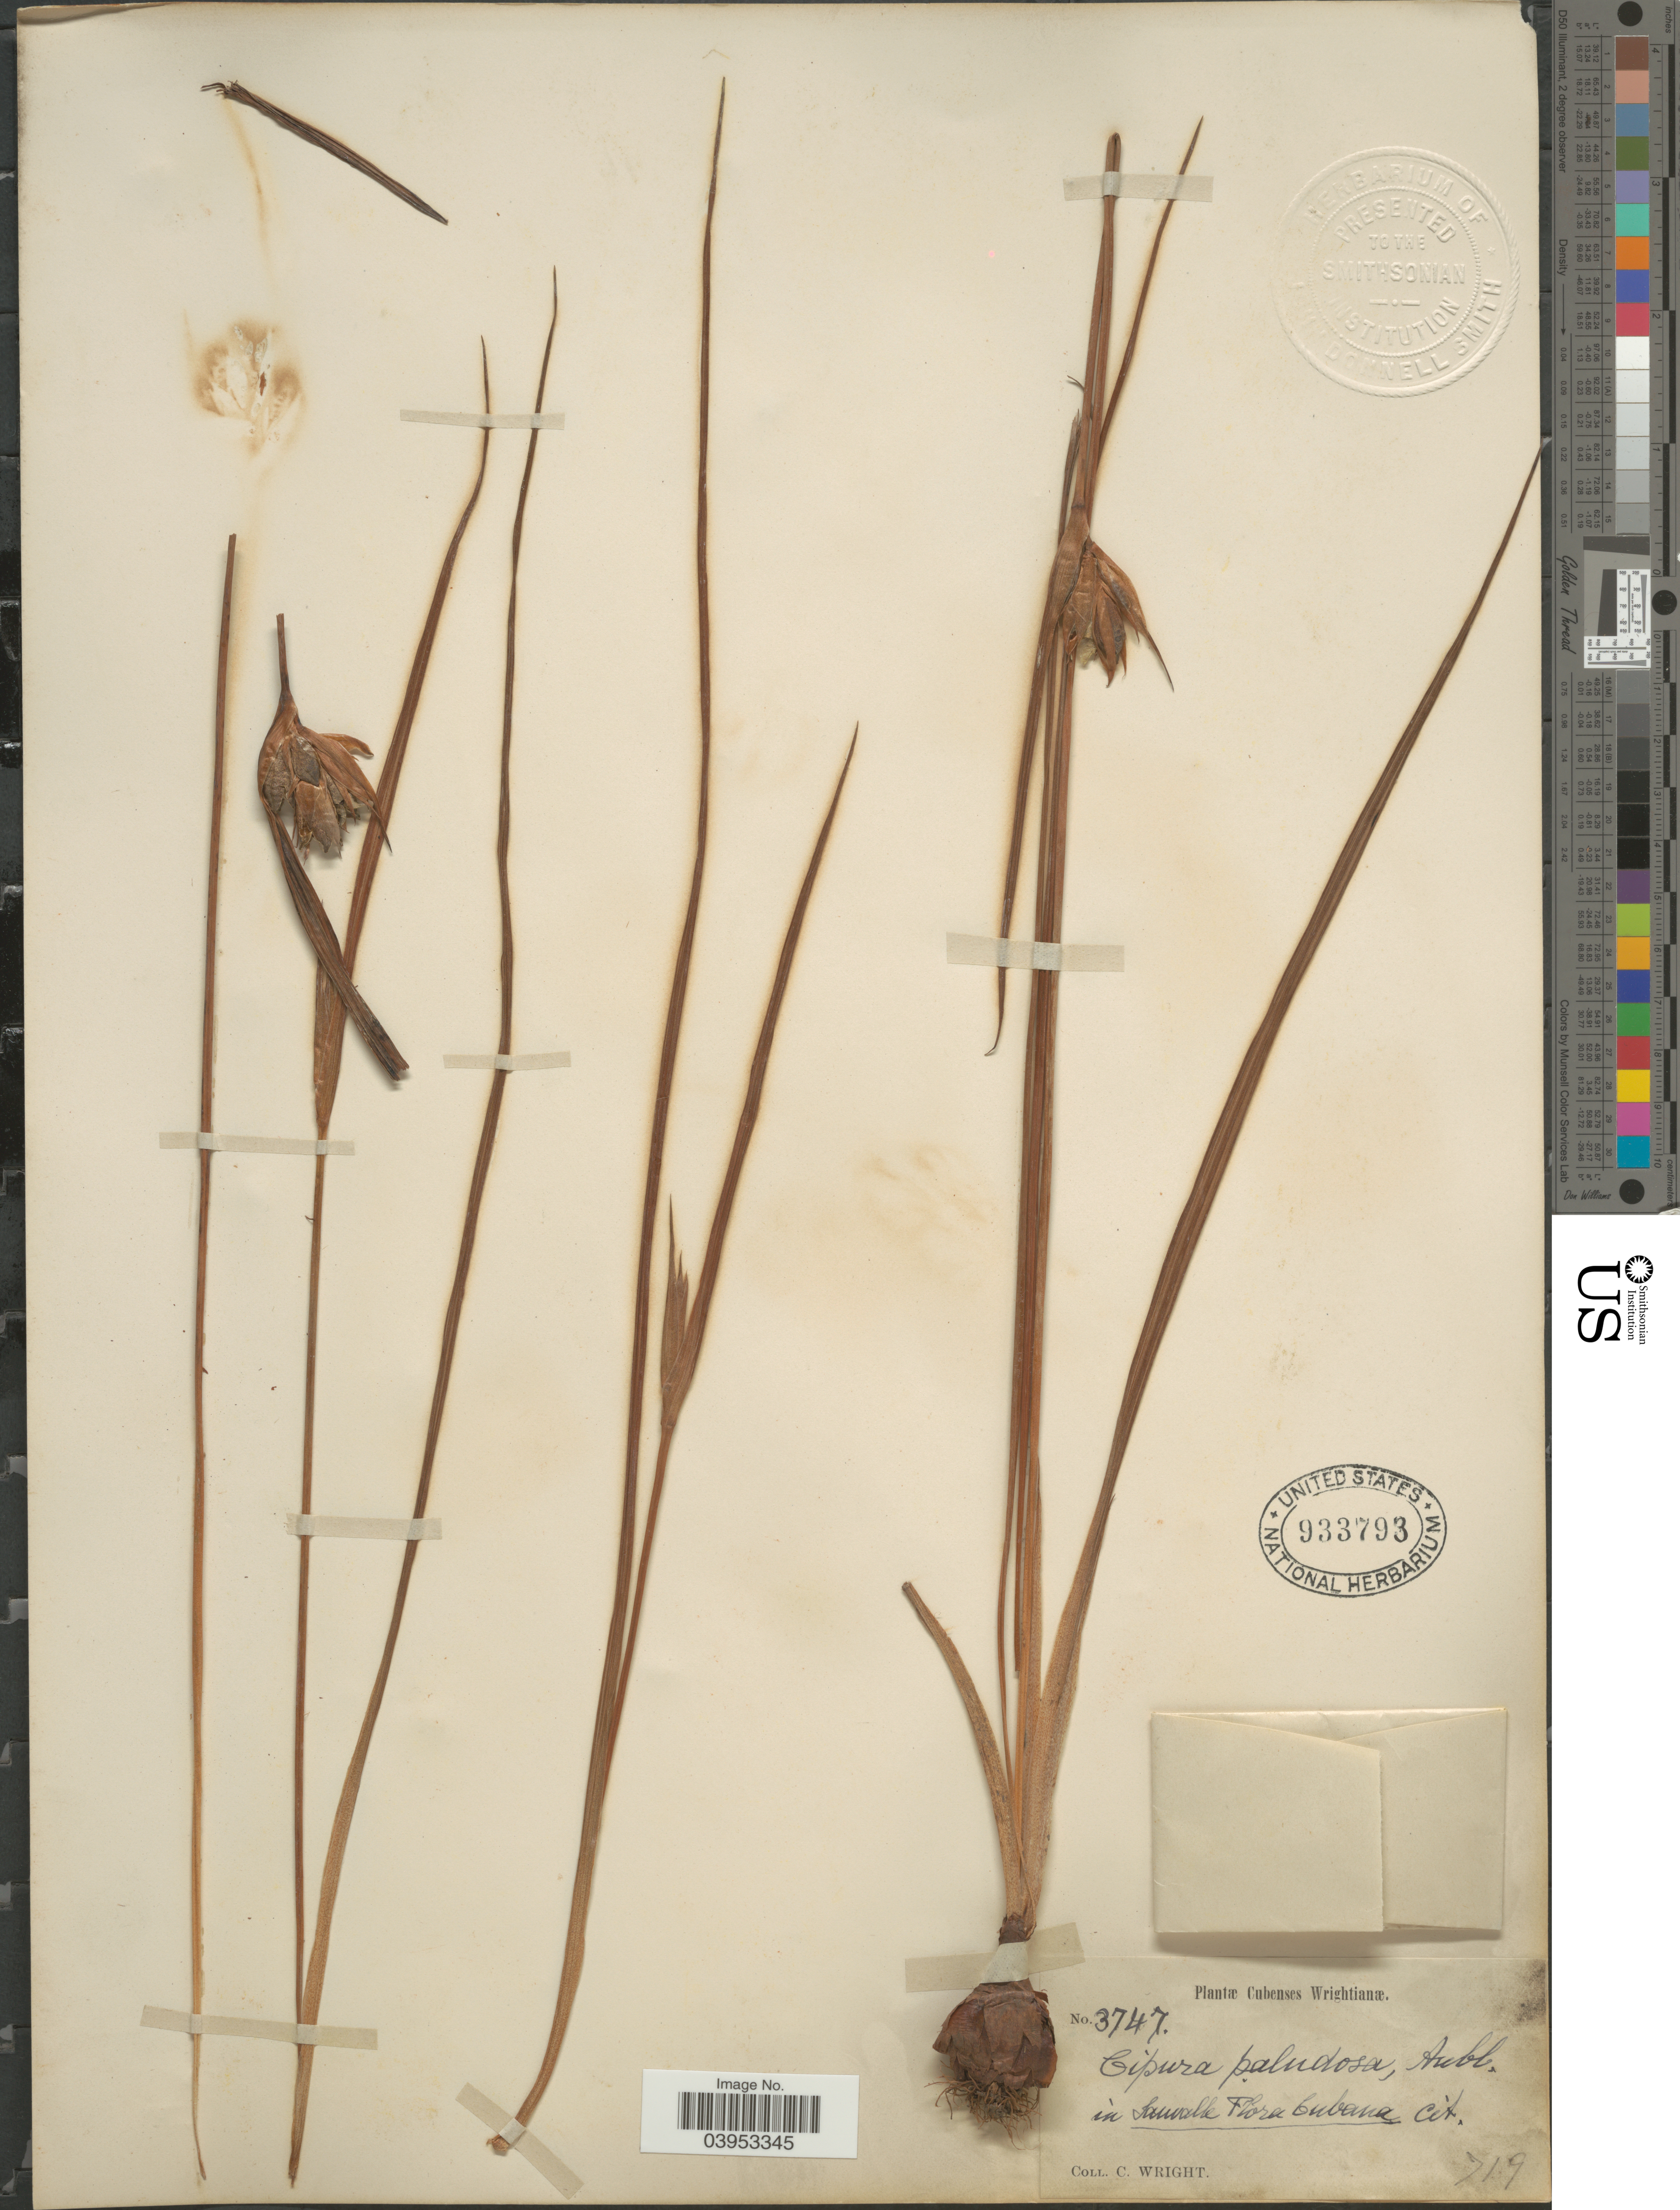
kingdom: Plantae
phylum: Tracheophyta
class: Liliopsida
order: Asparagales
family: Iridaceae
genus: Cipura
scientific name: Cipura paludosa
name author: Aubl.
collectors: C. Wright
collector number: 3747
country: Cuba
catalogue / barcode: US 933793